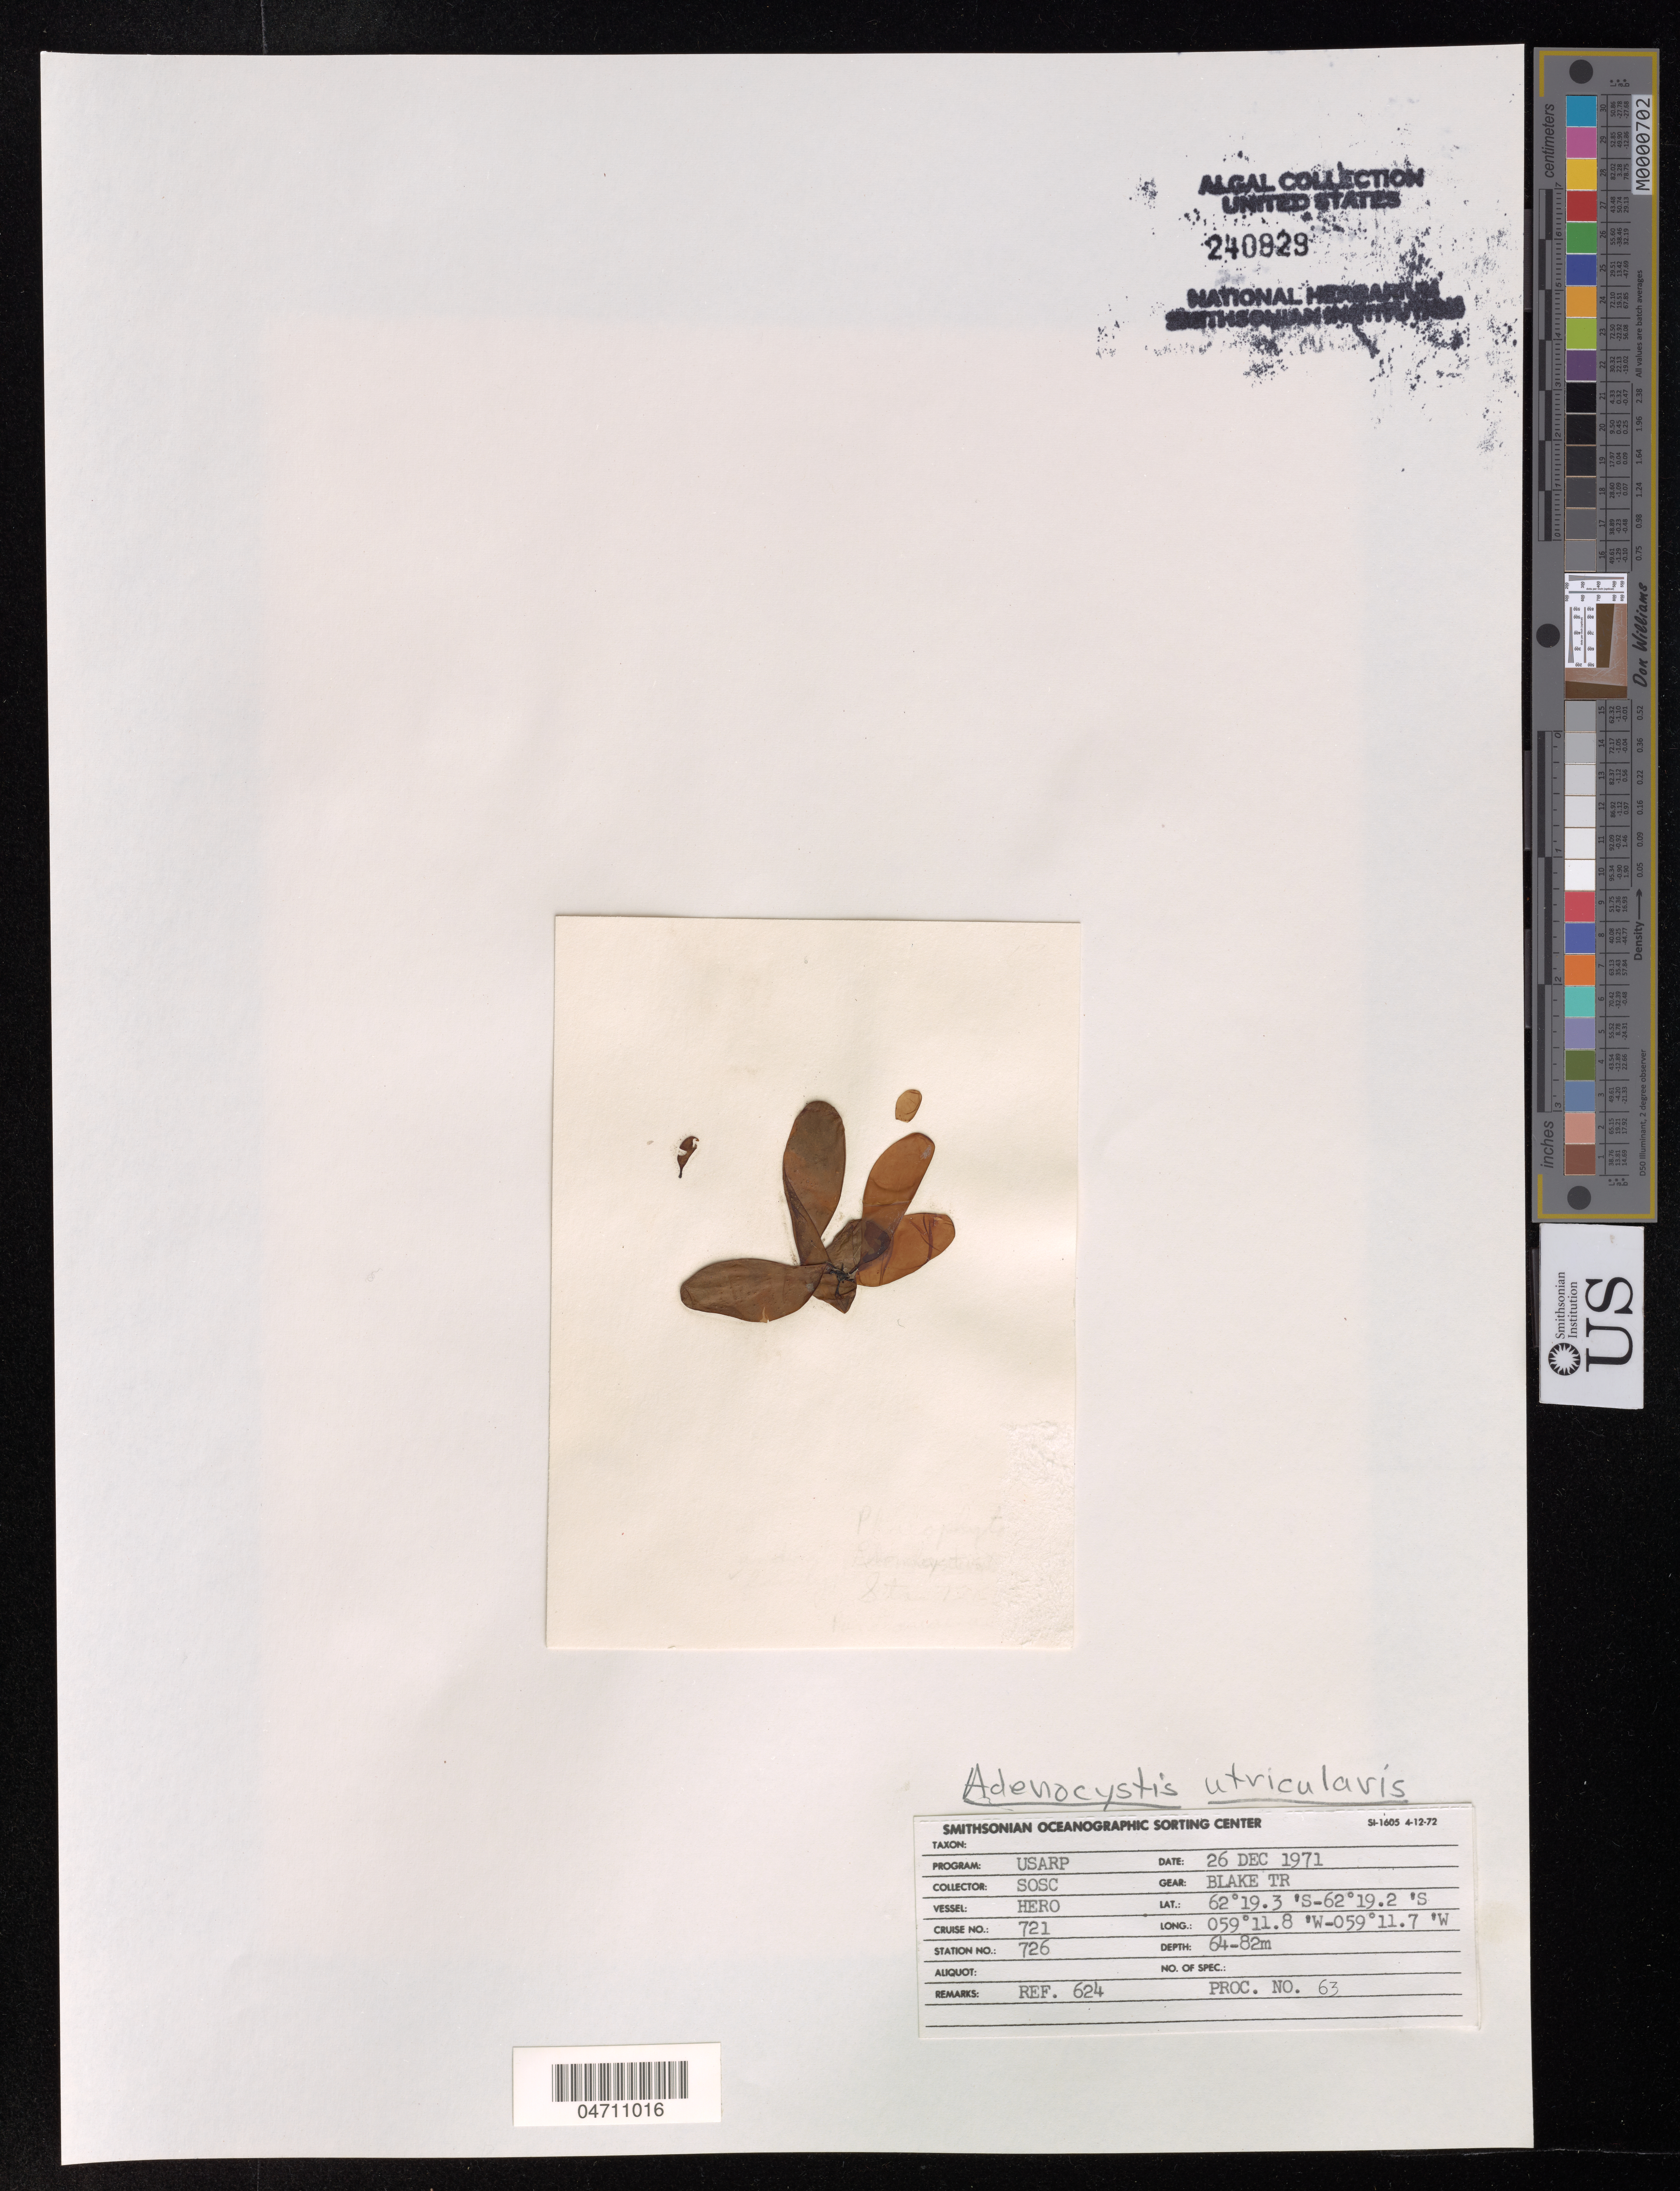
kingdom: Chromista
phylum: Ochrophyta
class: Phaeophyceae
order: Ectocarpales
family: Adenocystaceae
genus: Adenocystis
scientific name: Adenocystis utricularis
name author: (Bory) Skottsberg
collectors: SOSC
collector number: REF. 624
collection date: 1971-12-26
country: British Antarctic Territory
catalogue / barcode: US 240829